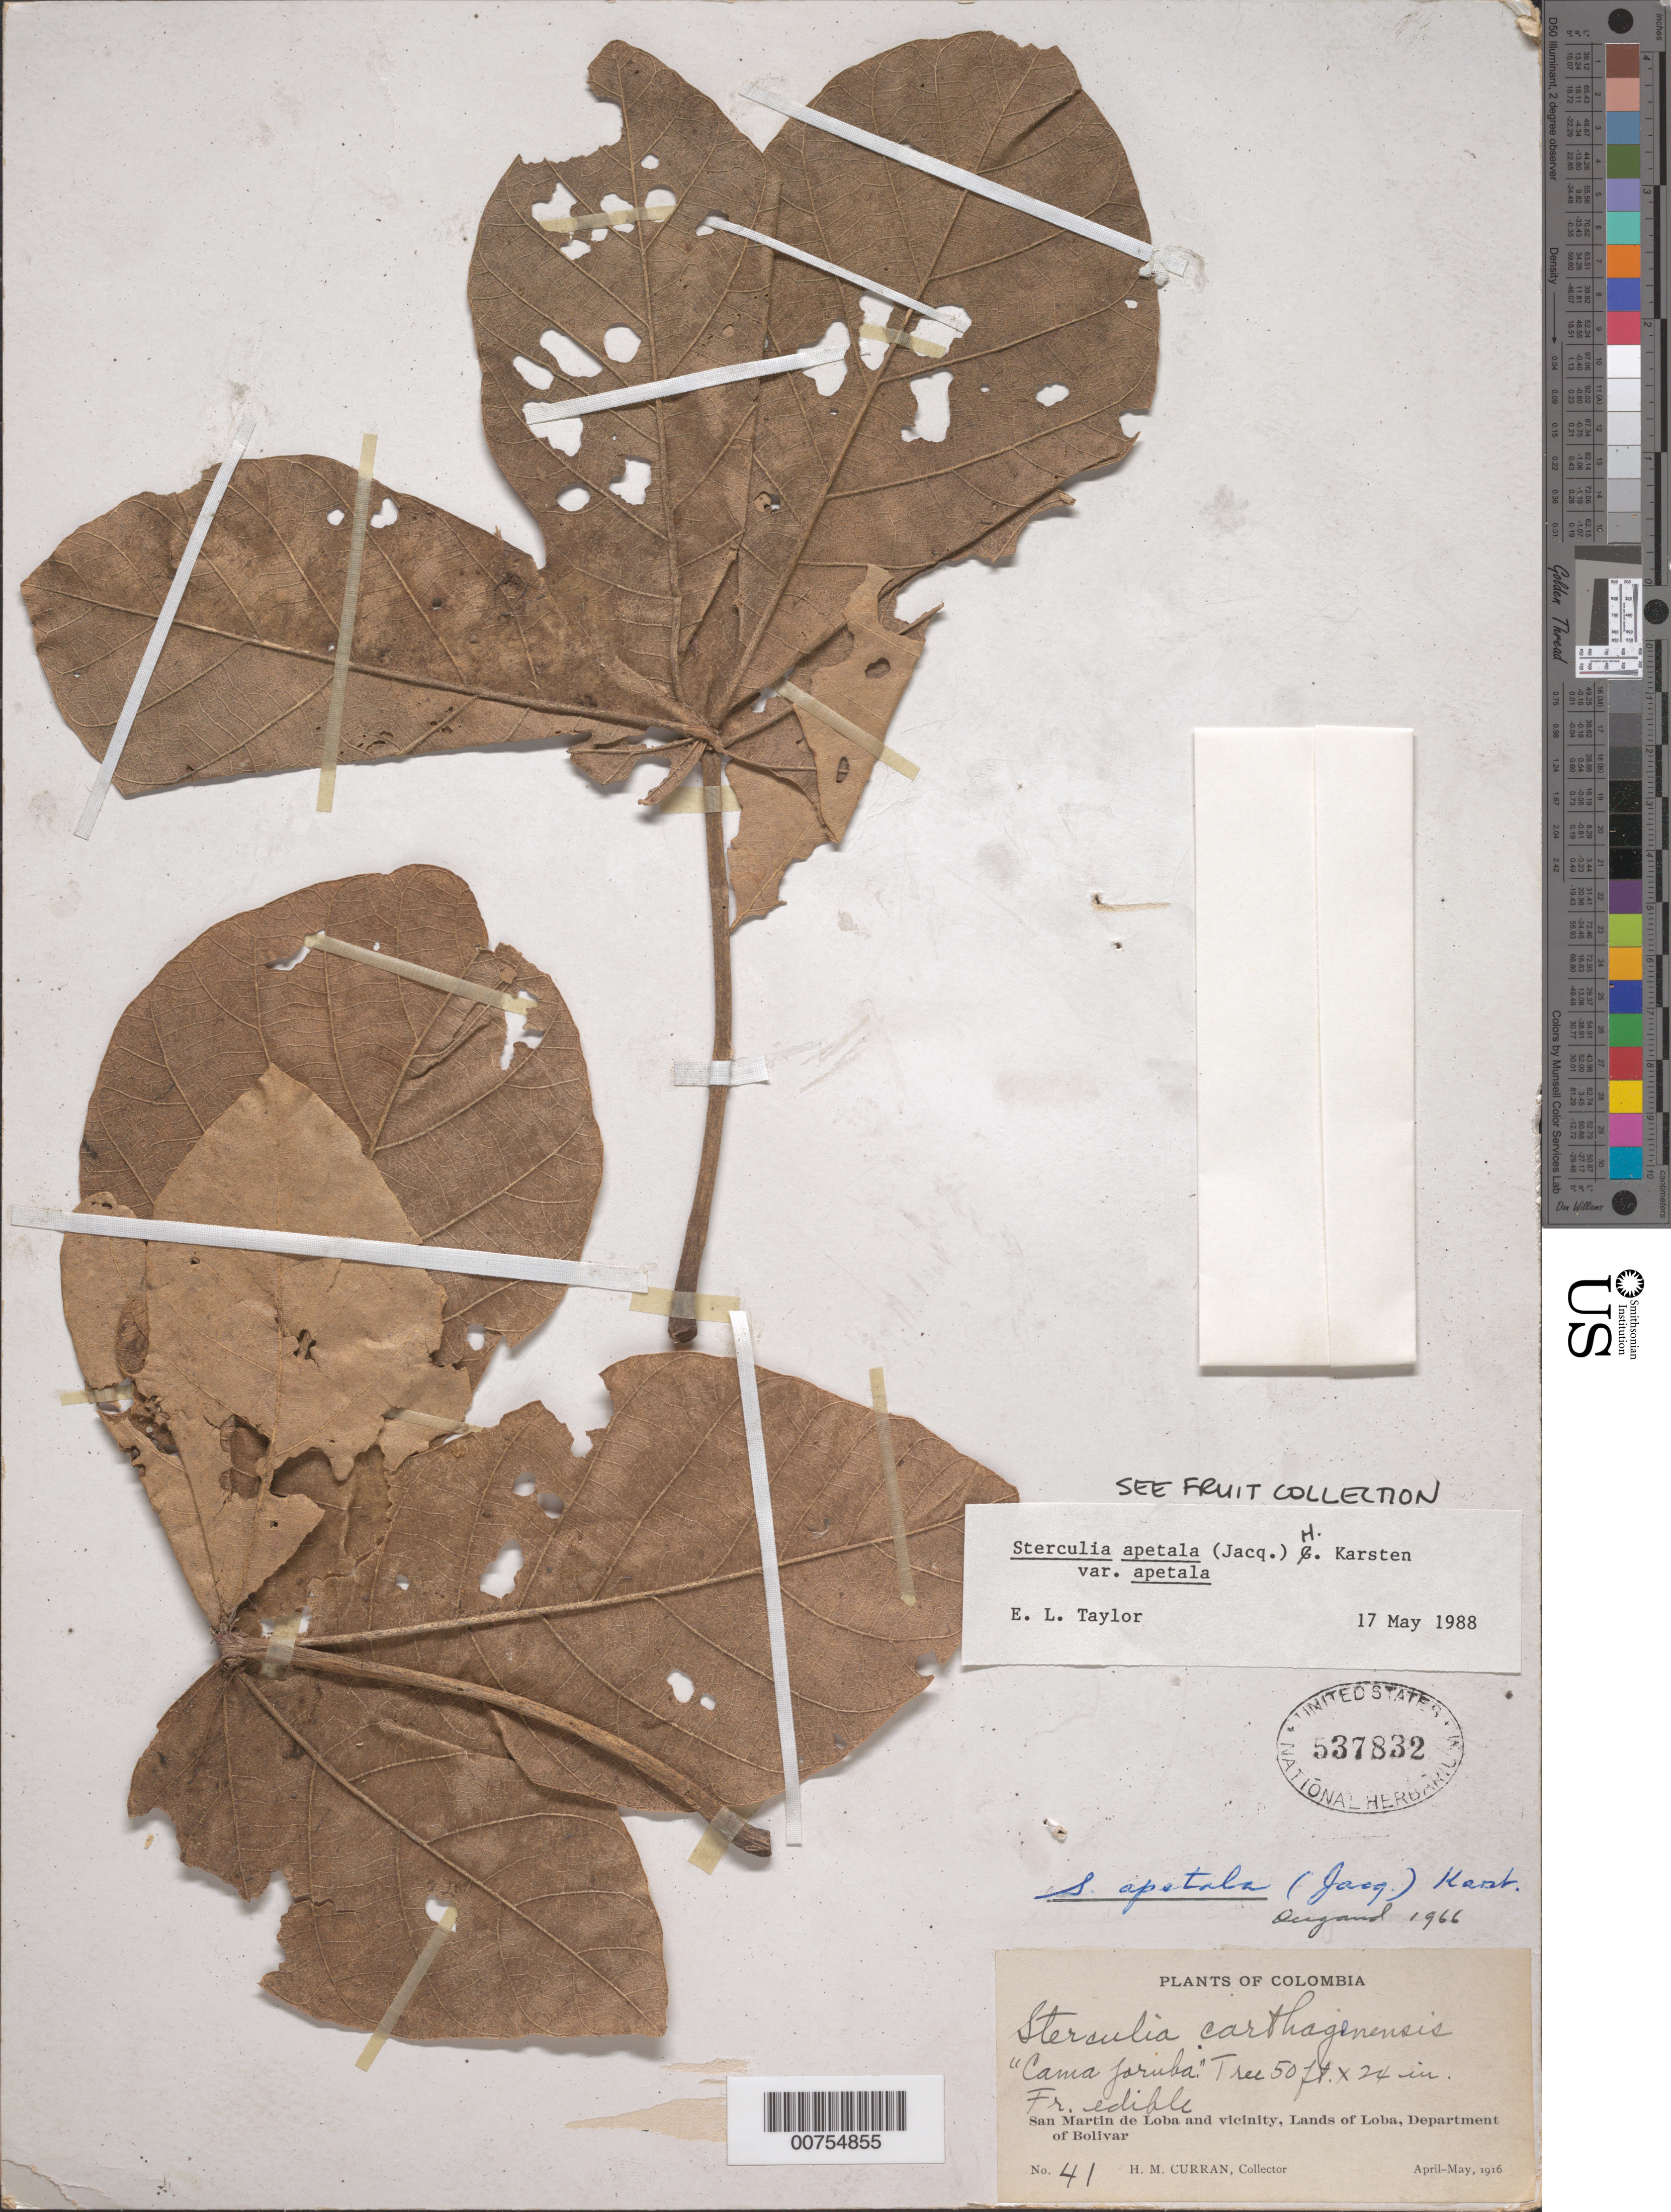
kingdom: Plantae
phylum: Tracheophyta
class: Magnoliopsida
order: Malvales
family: Malvaceae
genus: Sterculia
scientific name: Sterculia apetala var. apetala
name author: (Jacq.) H. Karst.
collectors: H. M. Curran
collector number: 41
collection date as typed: Apr 1916 to -- May 1916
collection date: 1916-04/1916-05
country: Colombia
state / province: Bolívar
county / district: San Martín de Loba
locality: And vicinity, Lands of Loba.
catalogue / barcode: US 537832